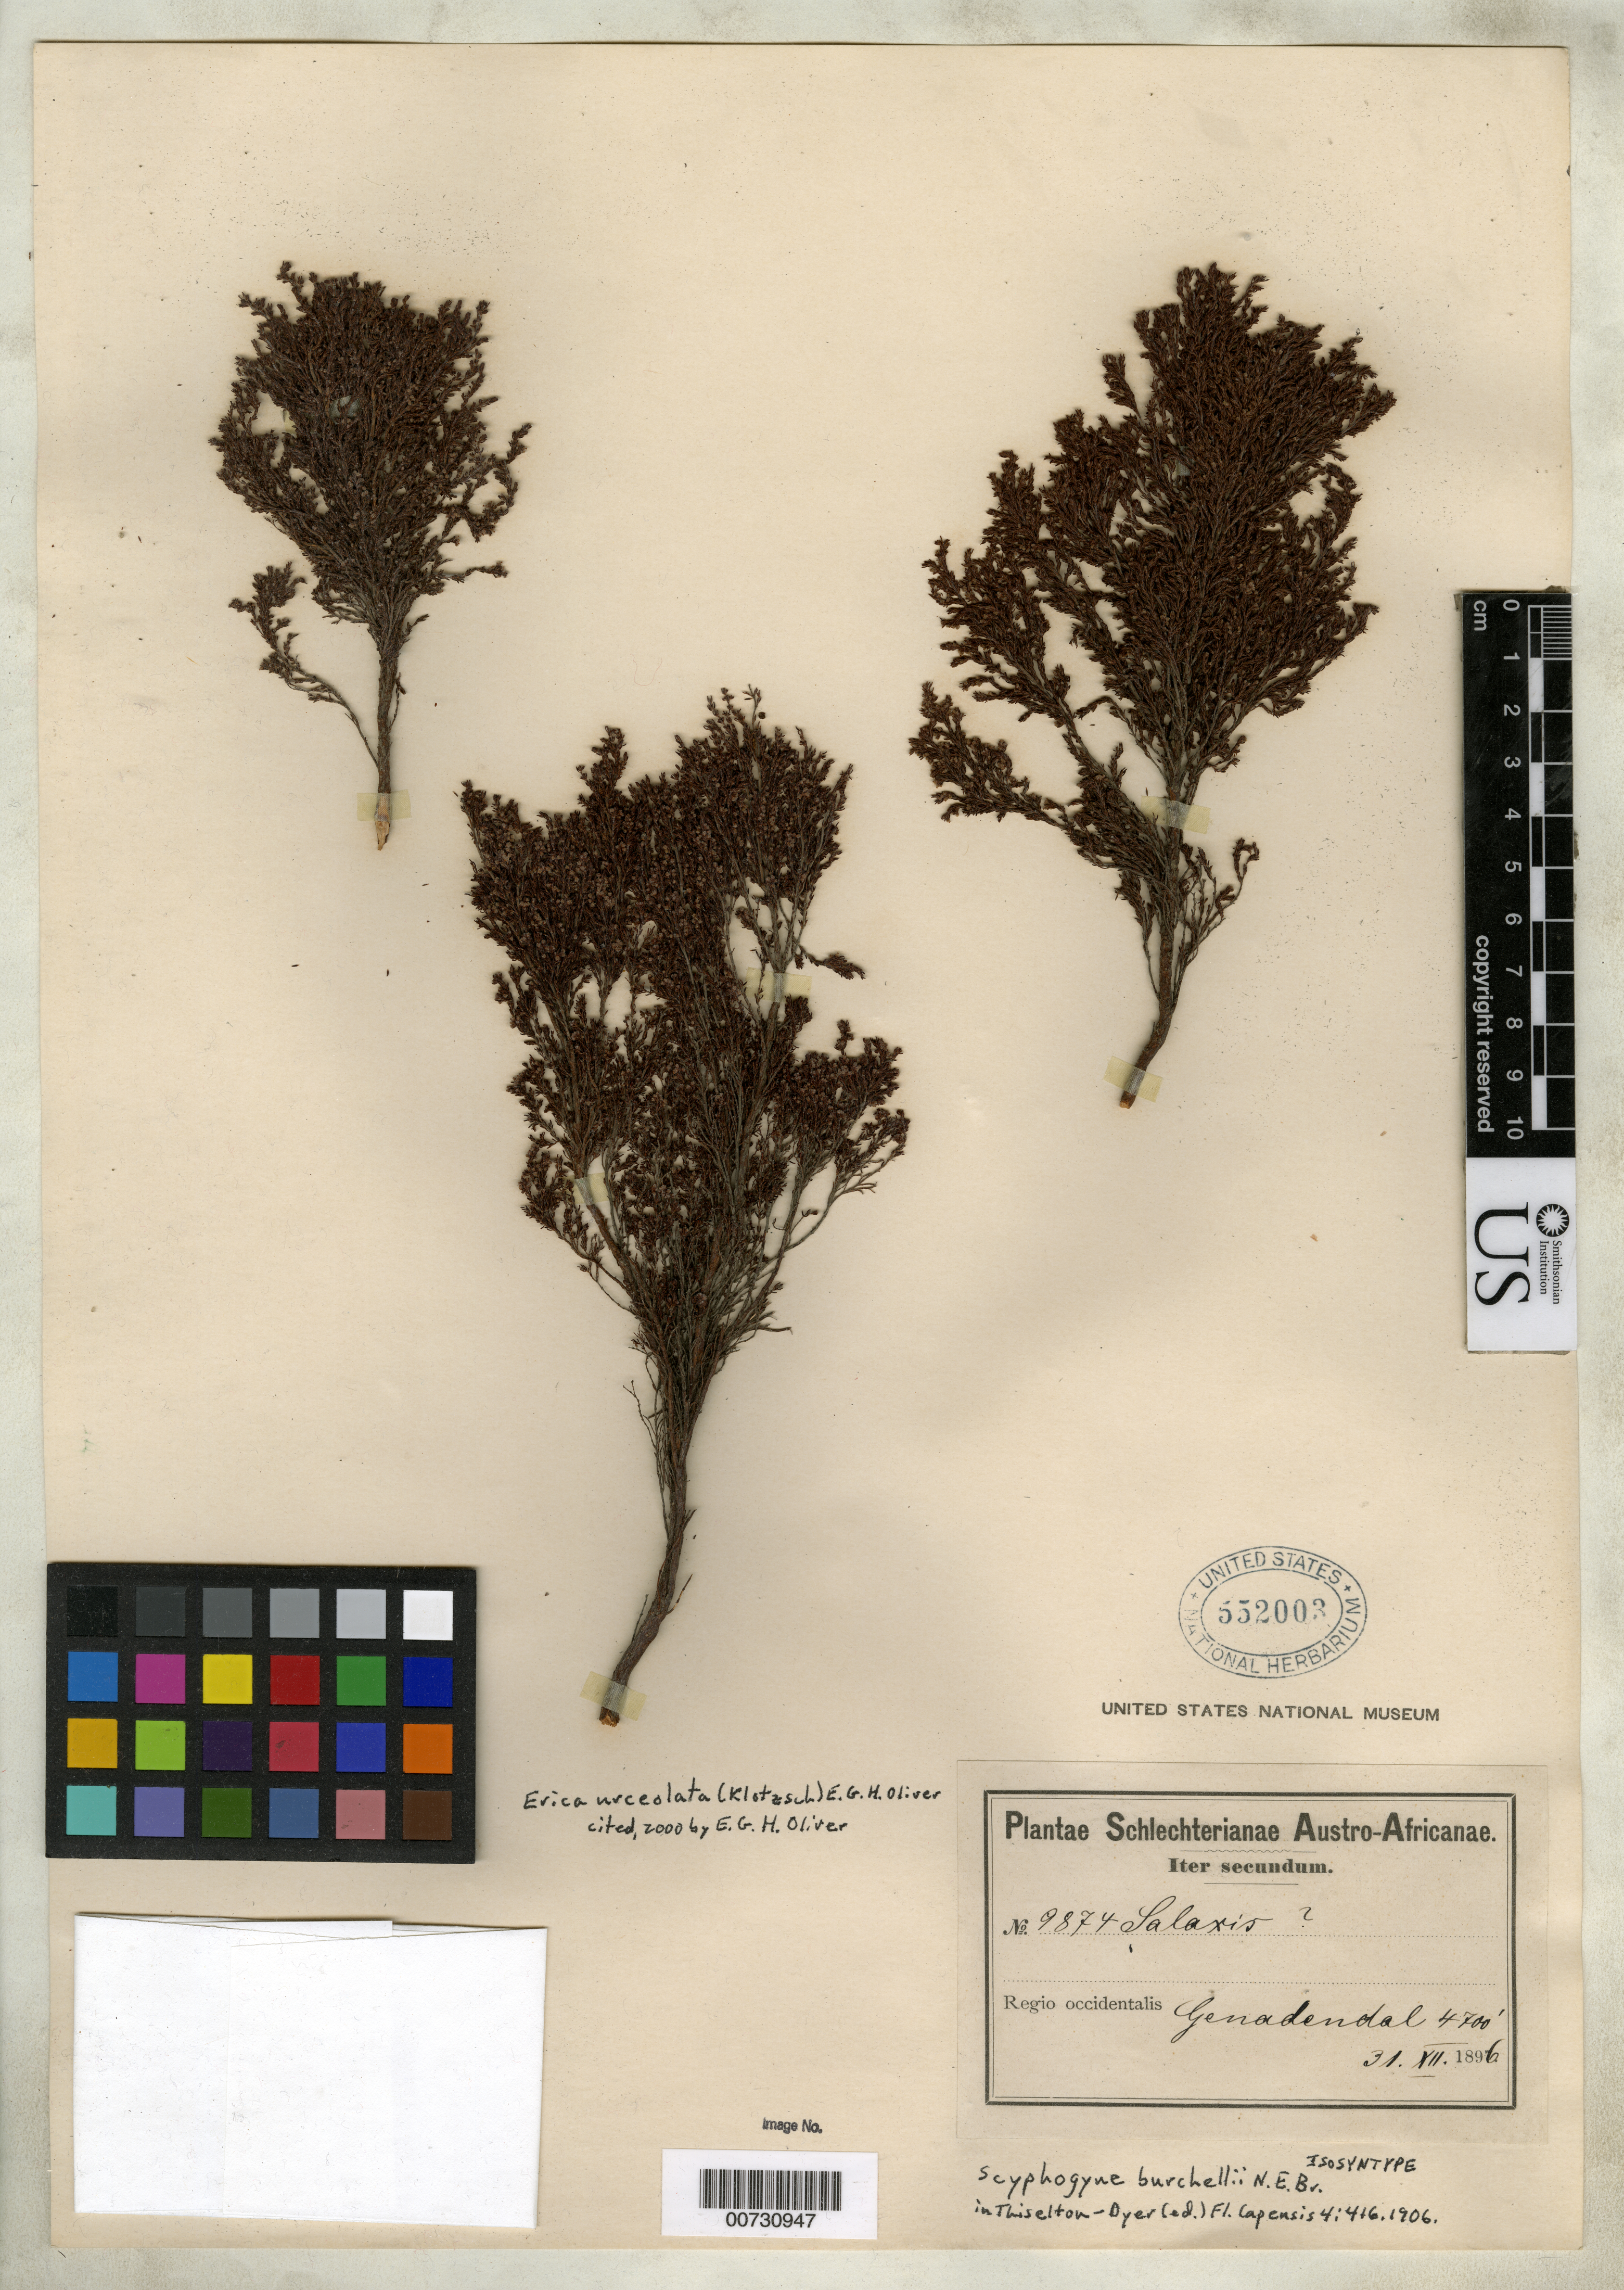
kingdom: Plantae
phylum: Tracheophyta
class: Magnoliopsida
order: Ericales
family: Ericaceae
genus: Scyphogyne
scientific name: Scyphogyne burchellii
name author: N.E. Br. in Dyer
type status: Isosyntype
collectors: F. R. R. Schlechter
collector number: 9874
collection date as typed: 31 Dec 1896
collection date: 1896-12-31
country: South Africa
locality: Regio occidentalis, Genadendal.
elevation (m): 1433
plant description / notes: Collection (but not US sheet) cited 2000 by E.G.H. Oliver, Contr. Bolus Herb. 19: 424.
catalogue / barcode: US 552003